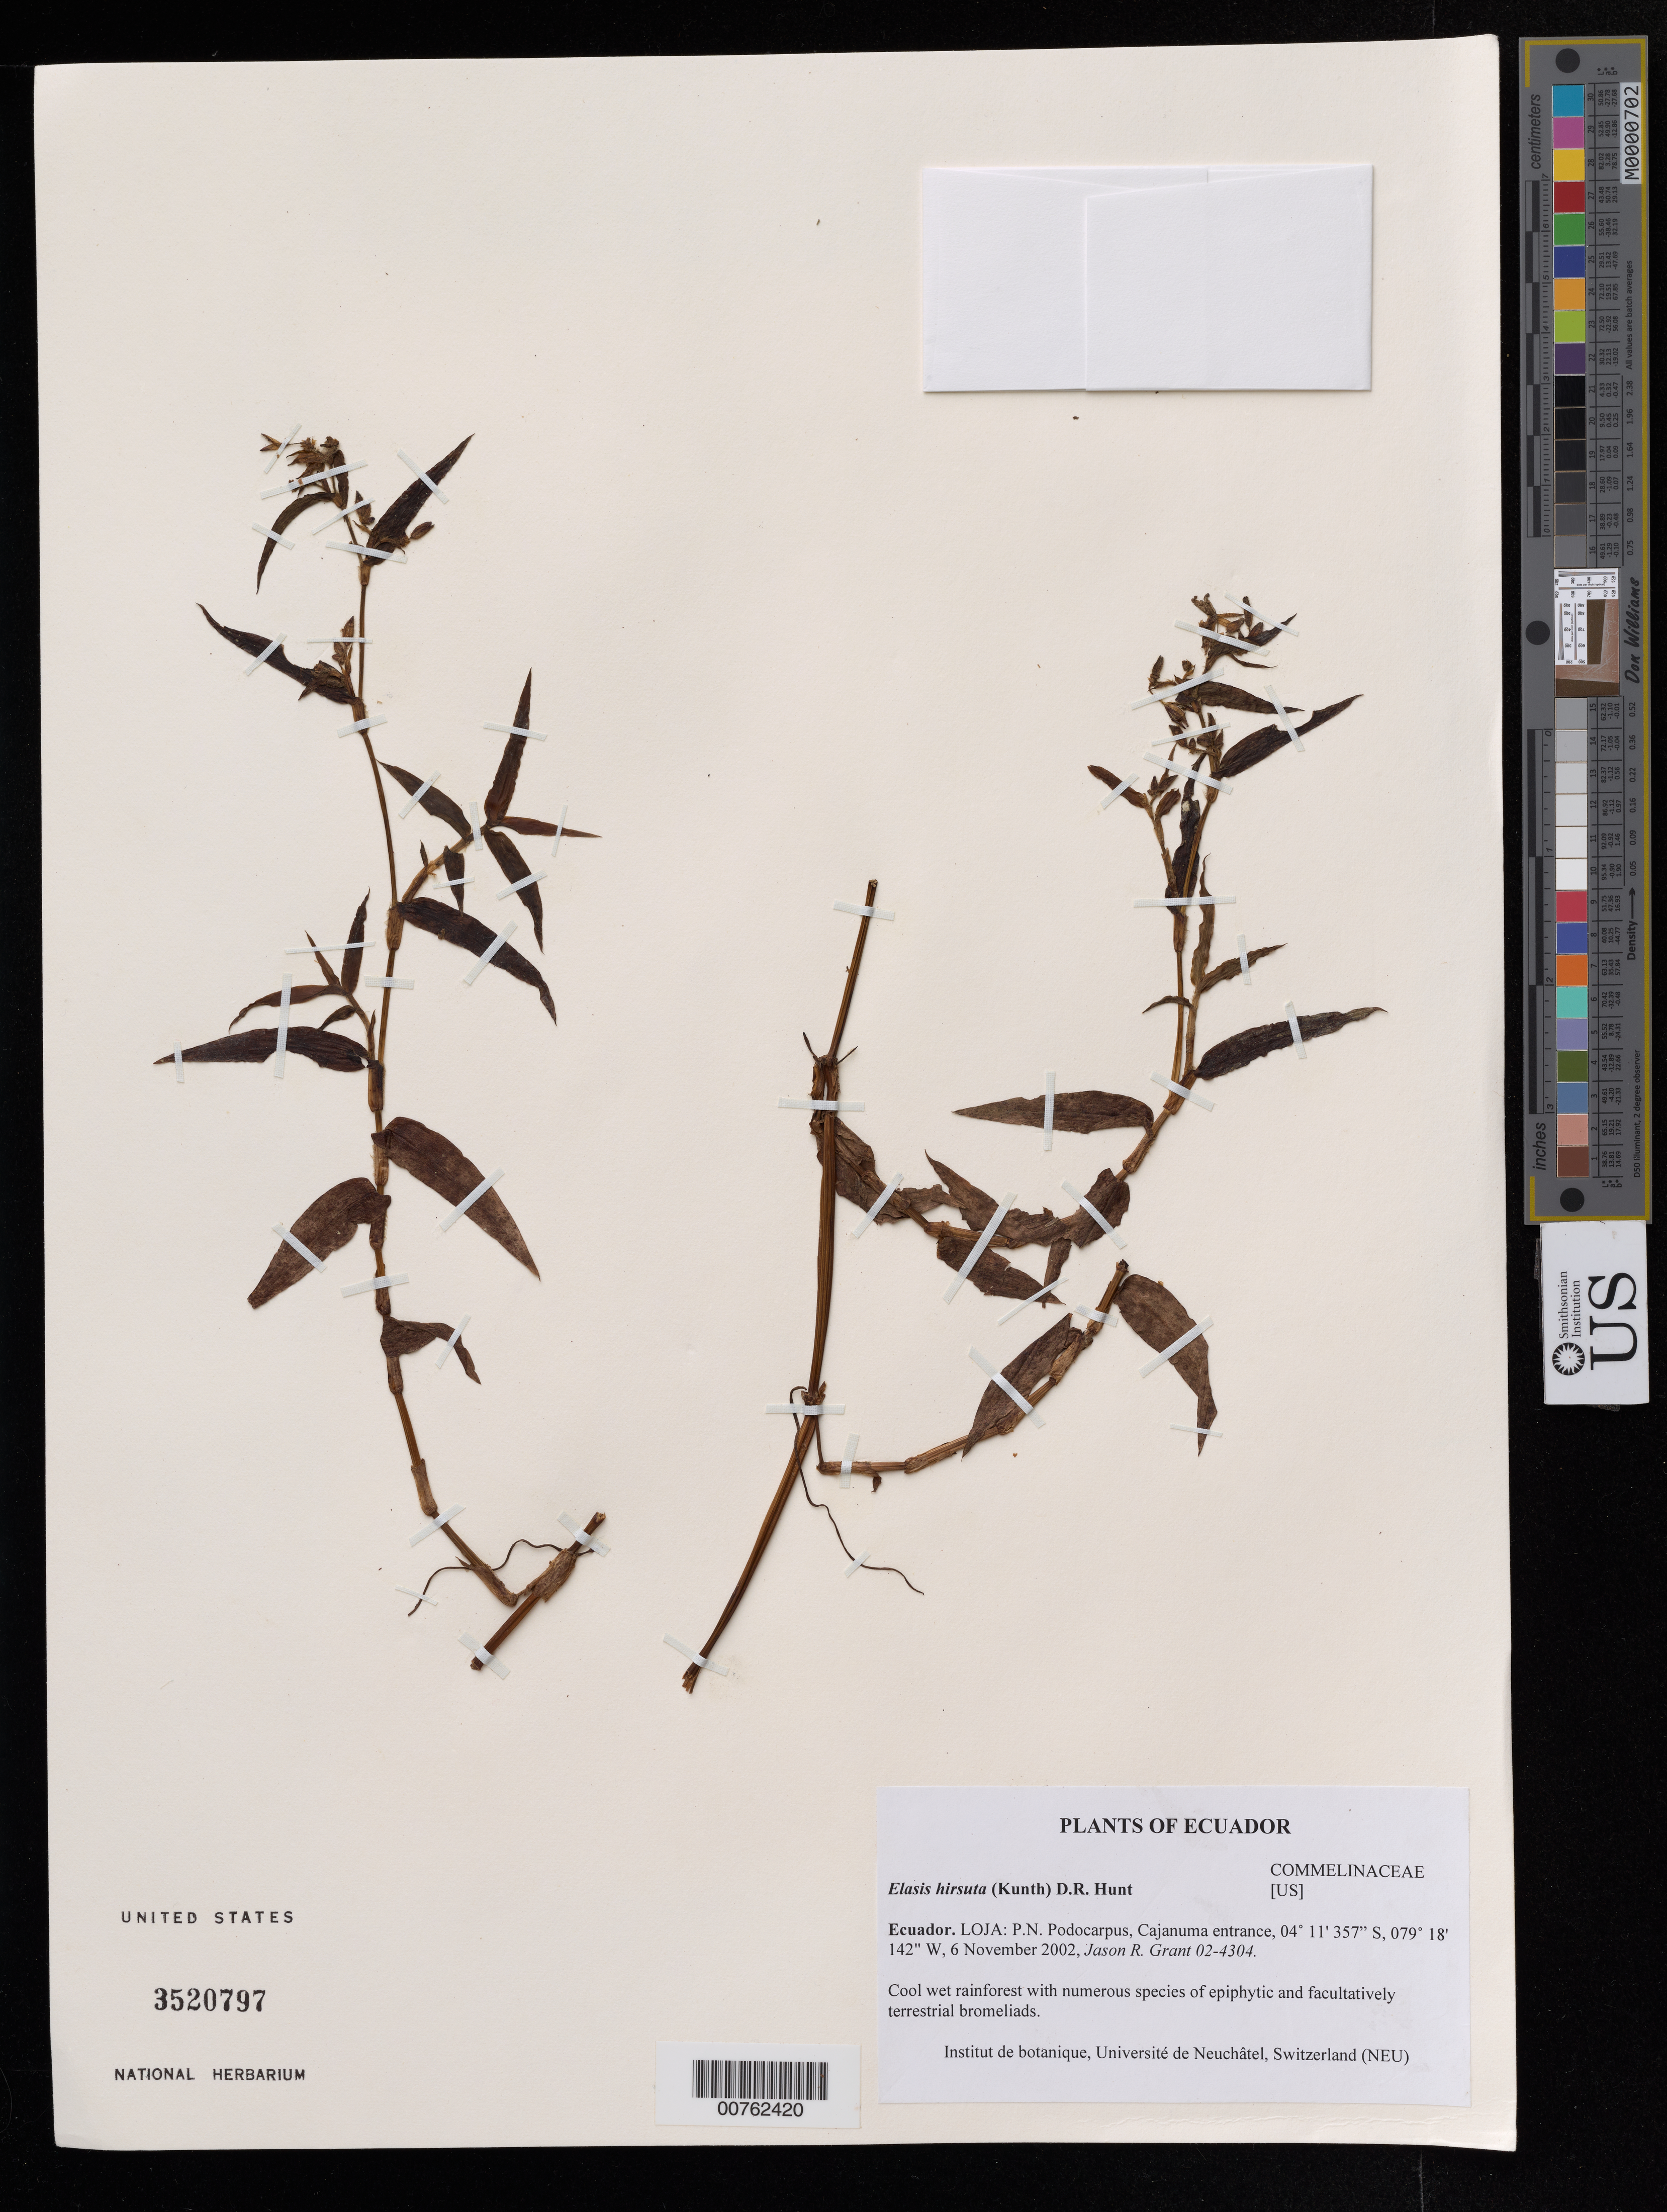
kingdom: Plantae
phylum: Tracheophyta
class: Liliopsida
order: Commelinales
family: Commelinaceae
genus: Elasis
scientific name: Elasis hirsuta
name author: (Kunth) D.R. Hunt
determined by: Faden, Robert B., (US), Smithsonian Institution - National Museum of Natural History (UNITED STATES)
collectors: J. R. Grant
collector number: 02-4304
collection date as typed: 06 Nov 2002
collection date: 2002-11-06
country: Ecuador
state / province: Loja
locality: Parque Nacional de Podocarpus, Cajanuma entrance.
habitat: Cool wet rainforest with numerous species of epiphytic and facultatively terrestrial bromeliads.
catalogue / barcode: US 3520797